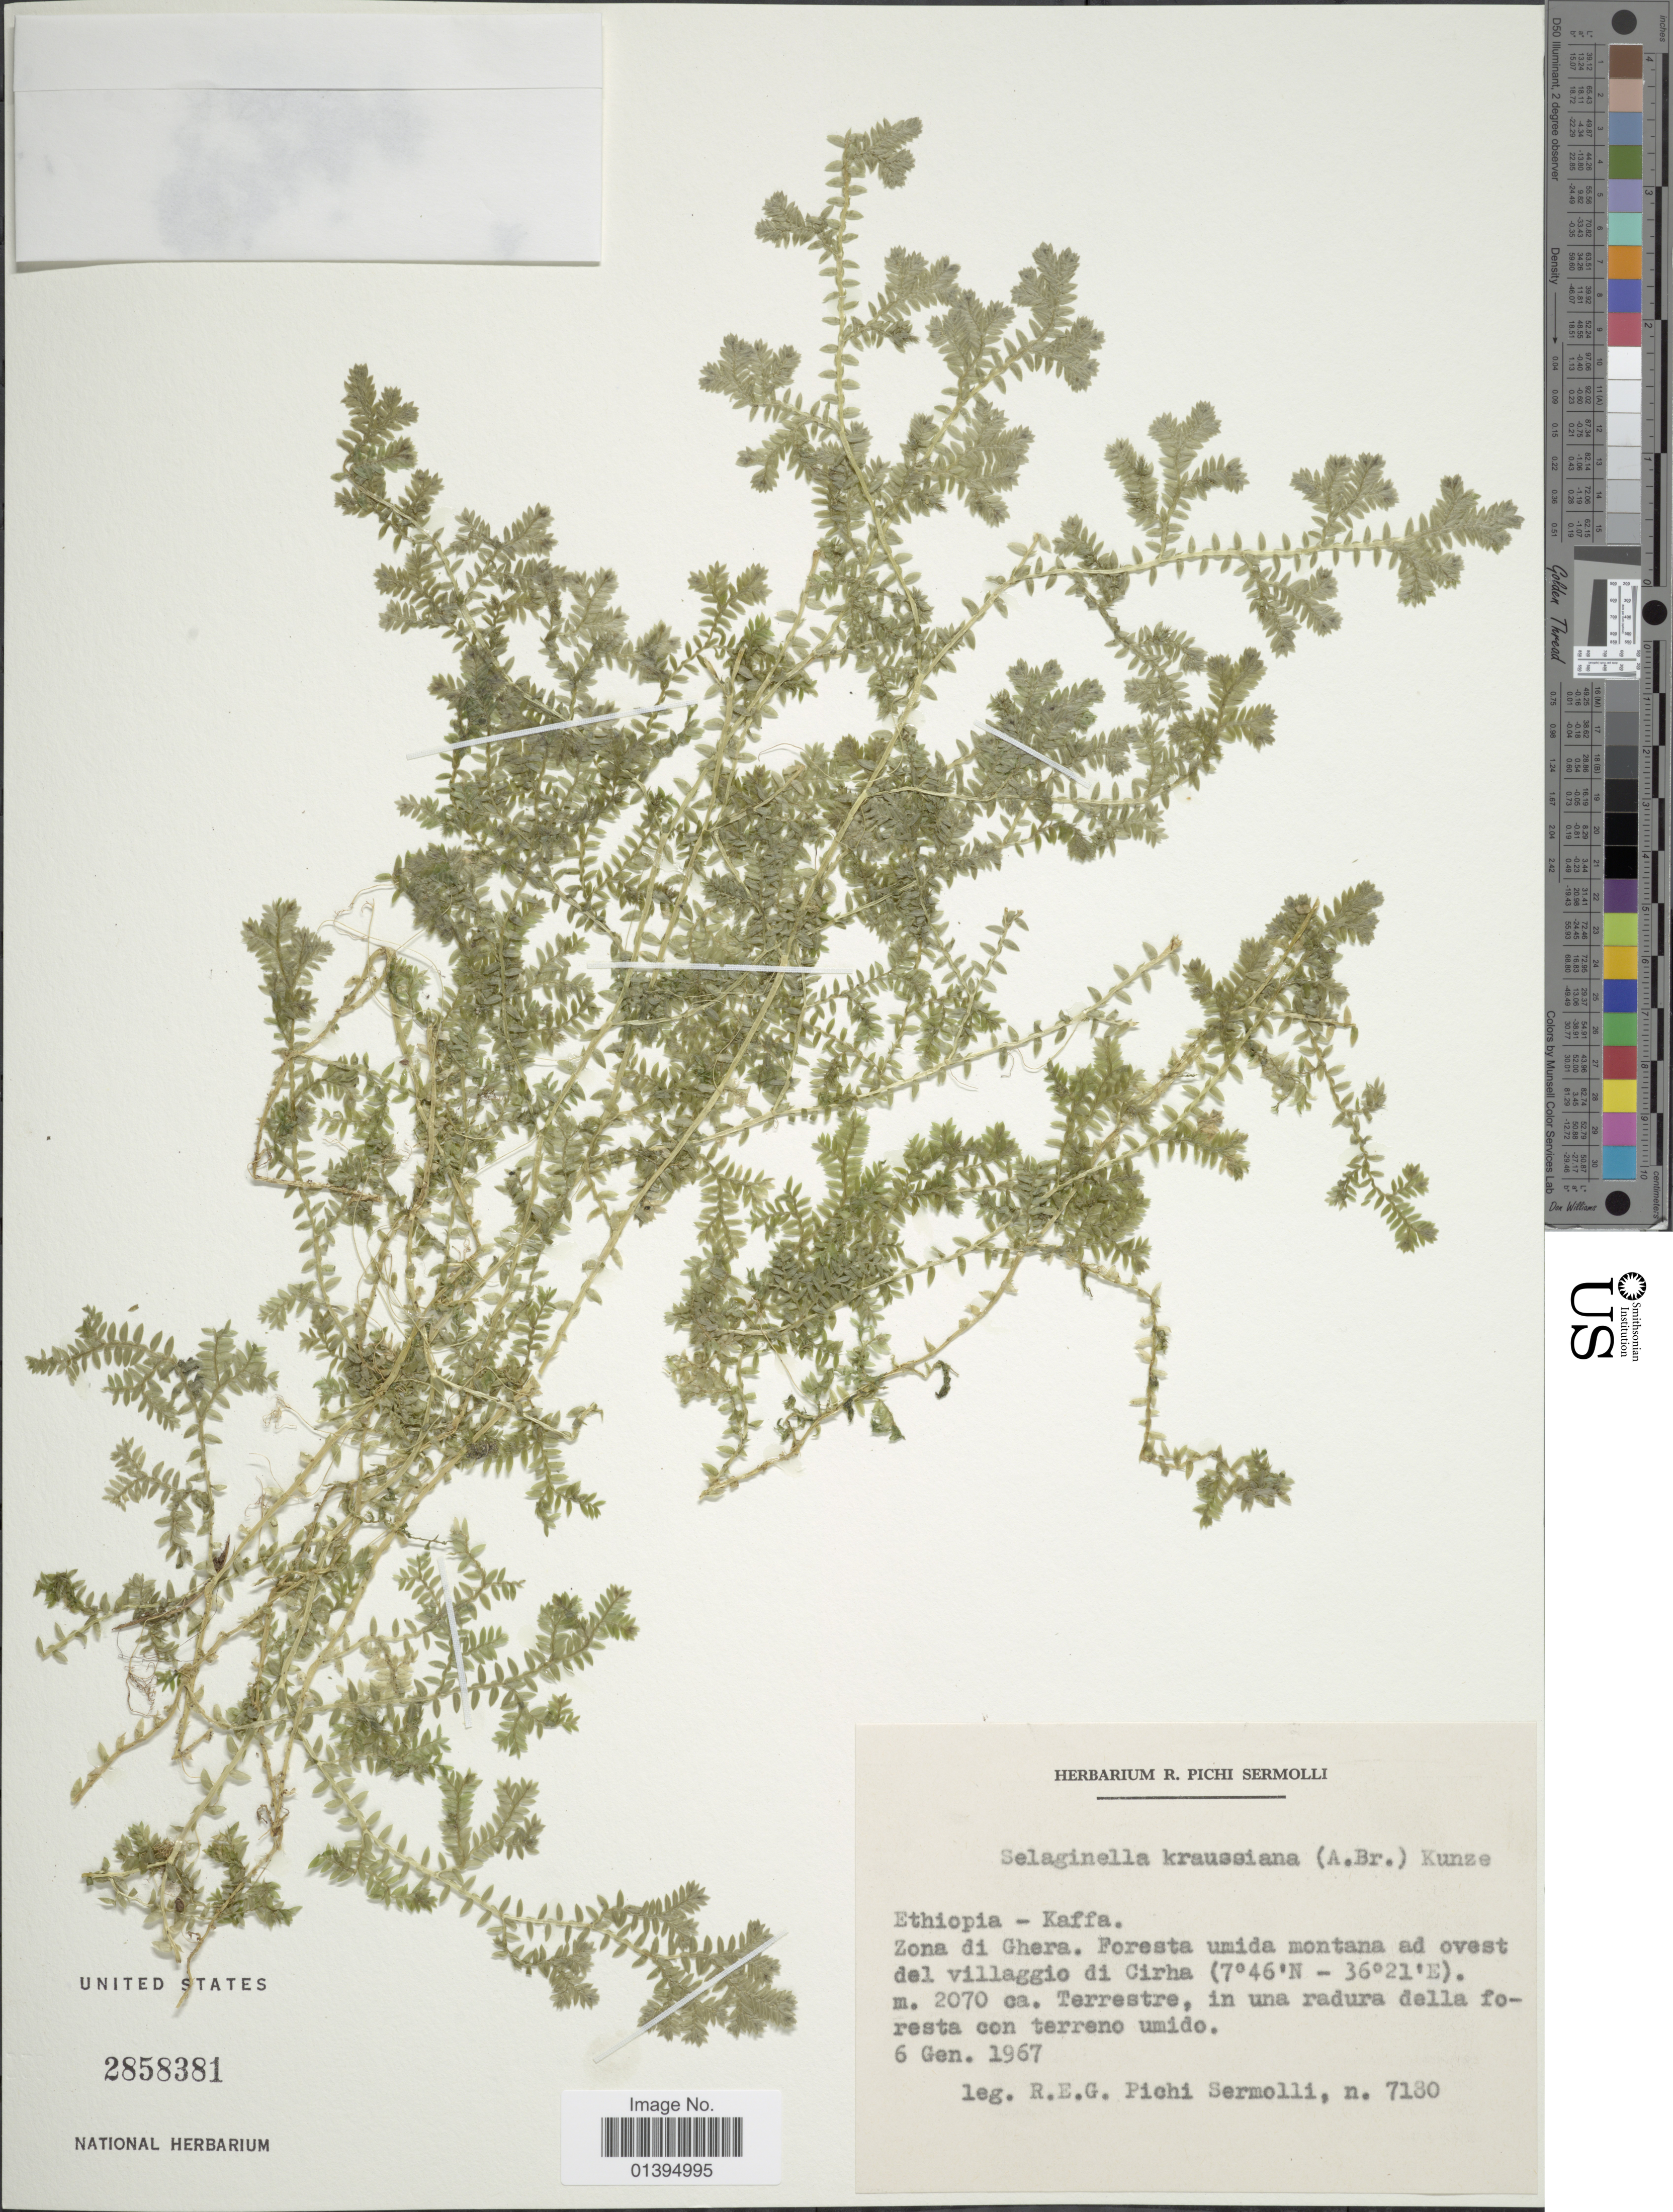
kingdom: Plantae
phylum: Tracheophyta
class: Lycopodiopsida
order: Selaginellales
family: Selaginellaceae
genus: Selaginella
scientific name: Selaginella kraussiana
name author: (Kunze) A. Braun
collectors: R. E. Pichi-Sermolli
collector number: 7180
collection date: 1967-01-06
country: Ethiopia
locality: Kaffa, Zona di Ghera, foresta umida montana ad ovest del villaggio di Cirha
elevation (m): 2070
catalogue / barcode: US 2858381